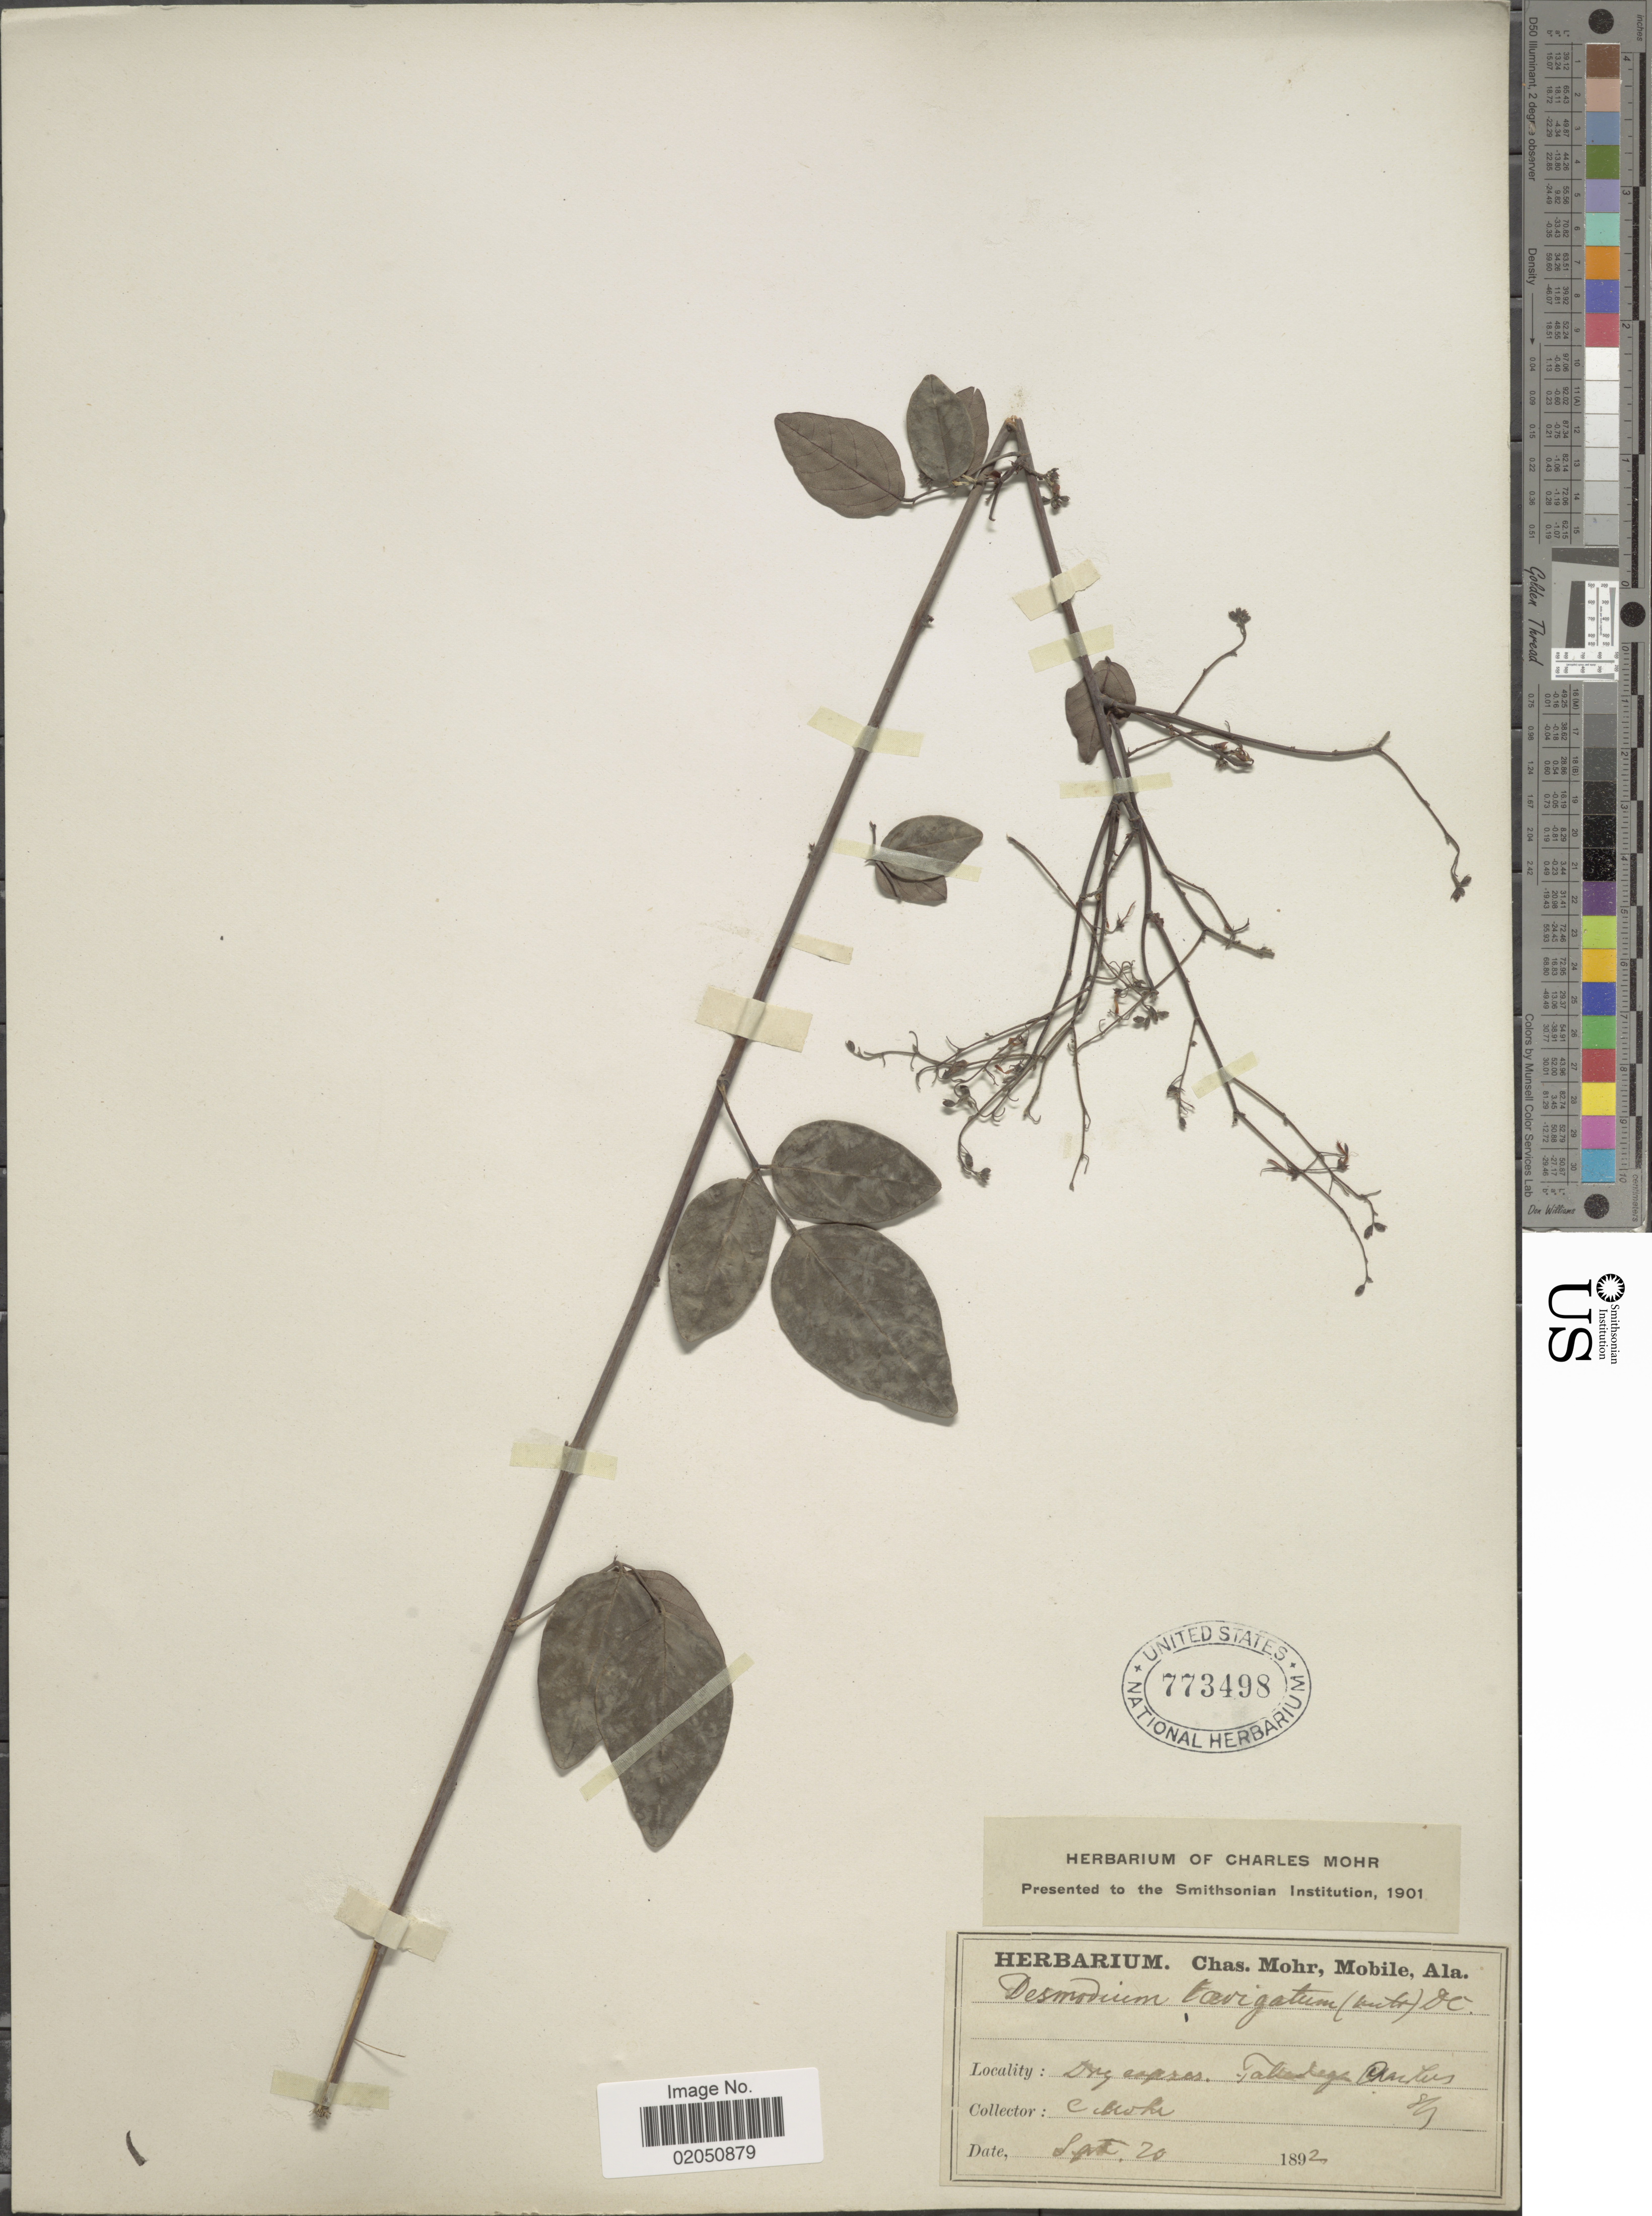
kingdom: Plantae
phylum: Tracheophyta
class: Magnoliopsida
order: Fabales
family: Fabaceae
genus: Desmodium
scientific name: Desmodium laevigatum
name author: (Nutt.) DC.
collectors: C. T. Mohr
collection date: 1892-09-20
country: United States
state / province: Alabama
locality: Talladega Chandlers.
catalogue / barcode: US 773498